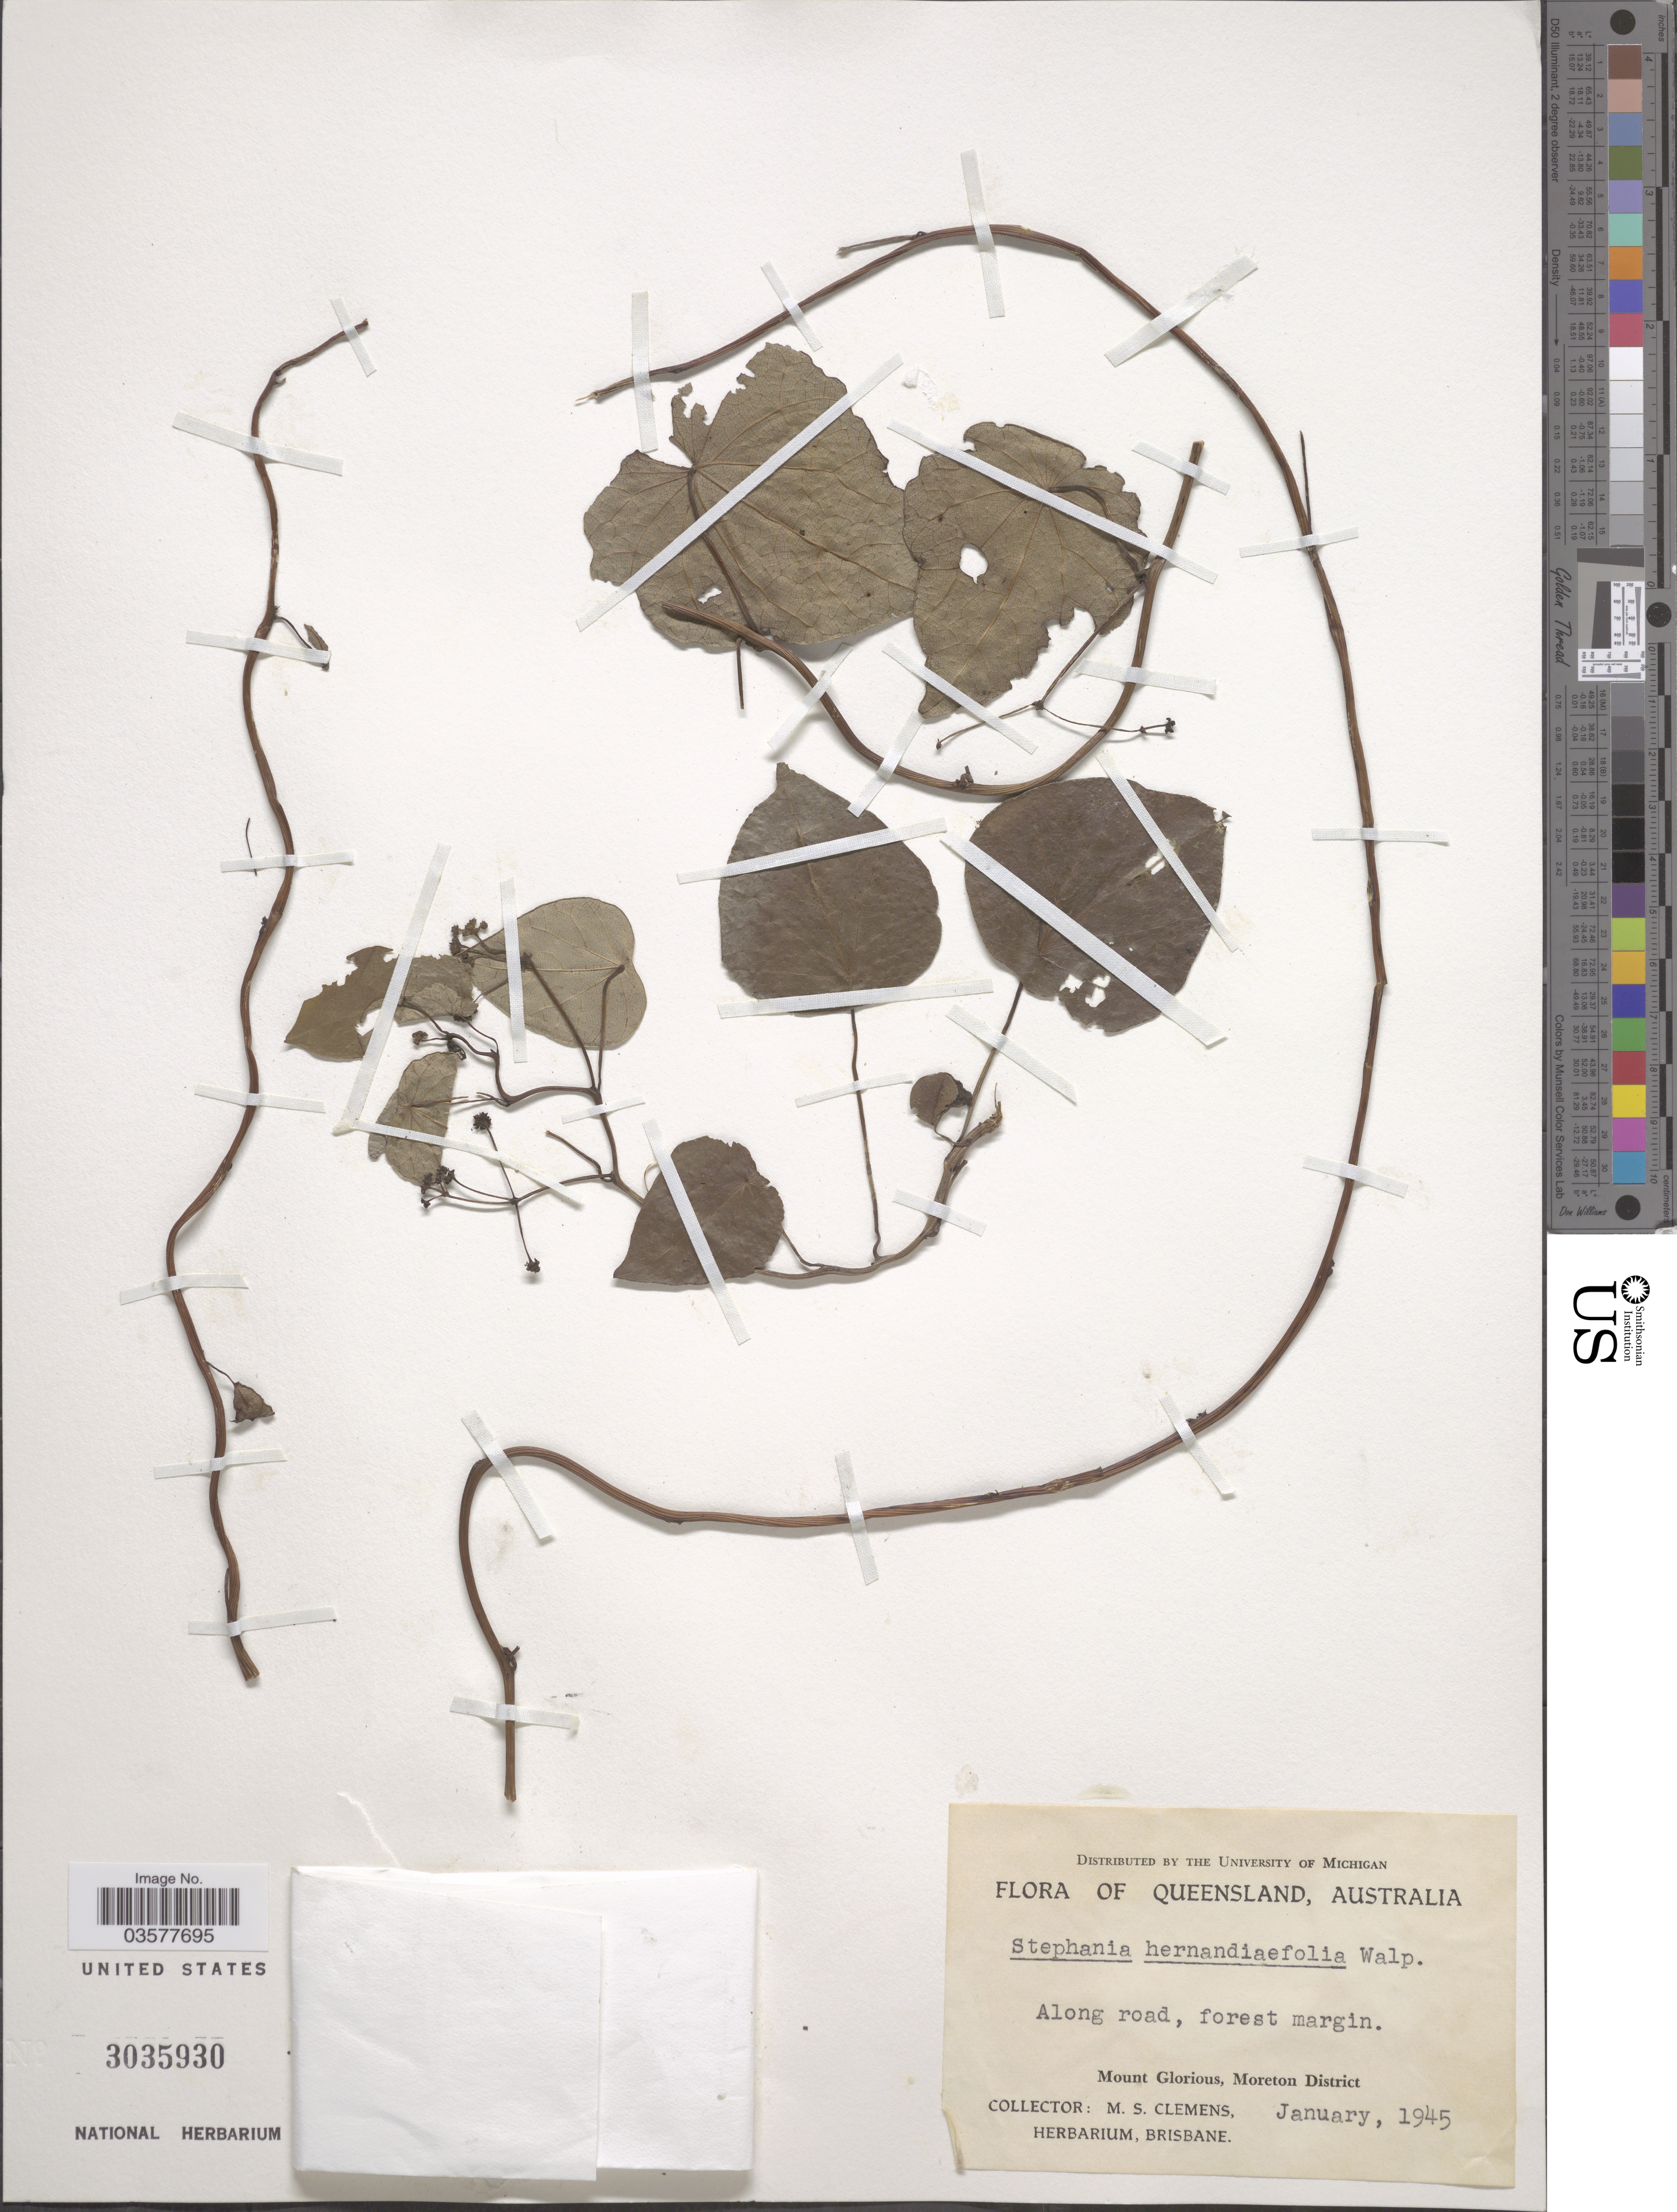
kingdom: Plantae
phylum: Tracheophyta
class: Magnoliopsida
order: Ranunculales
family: Menispermaceae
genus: Stephania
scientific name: Stephania hernandiifolia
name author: (Willd.) Walp.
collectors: M. S. Clemens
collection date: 1945-01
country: Australia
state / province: Queensland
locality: Along road, forest margin. Mount Glorious, Moreton District.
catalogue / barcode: US 3035930